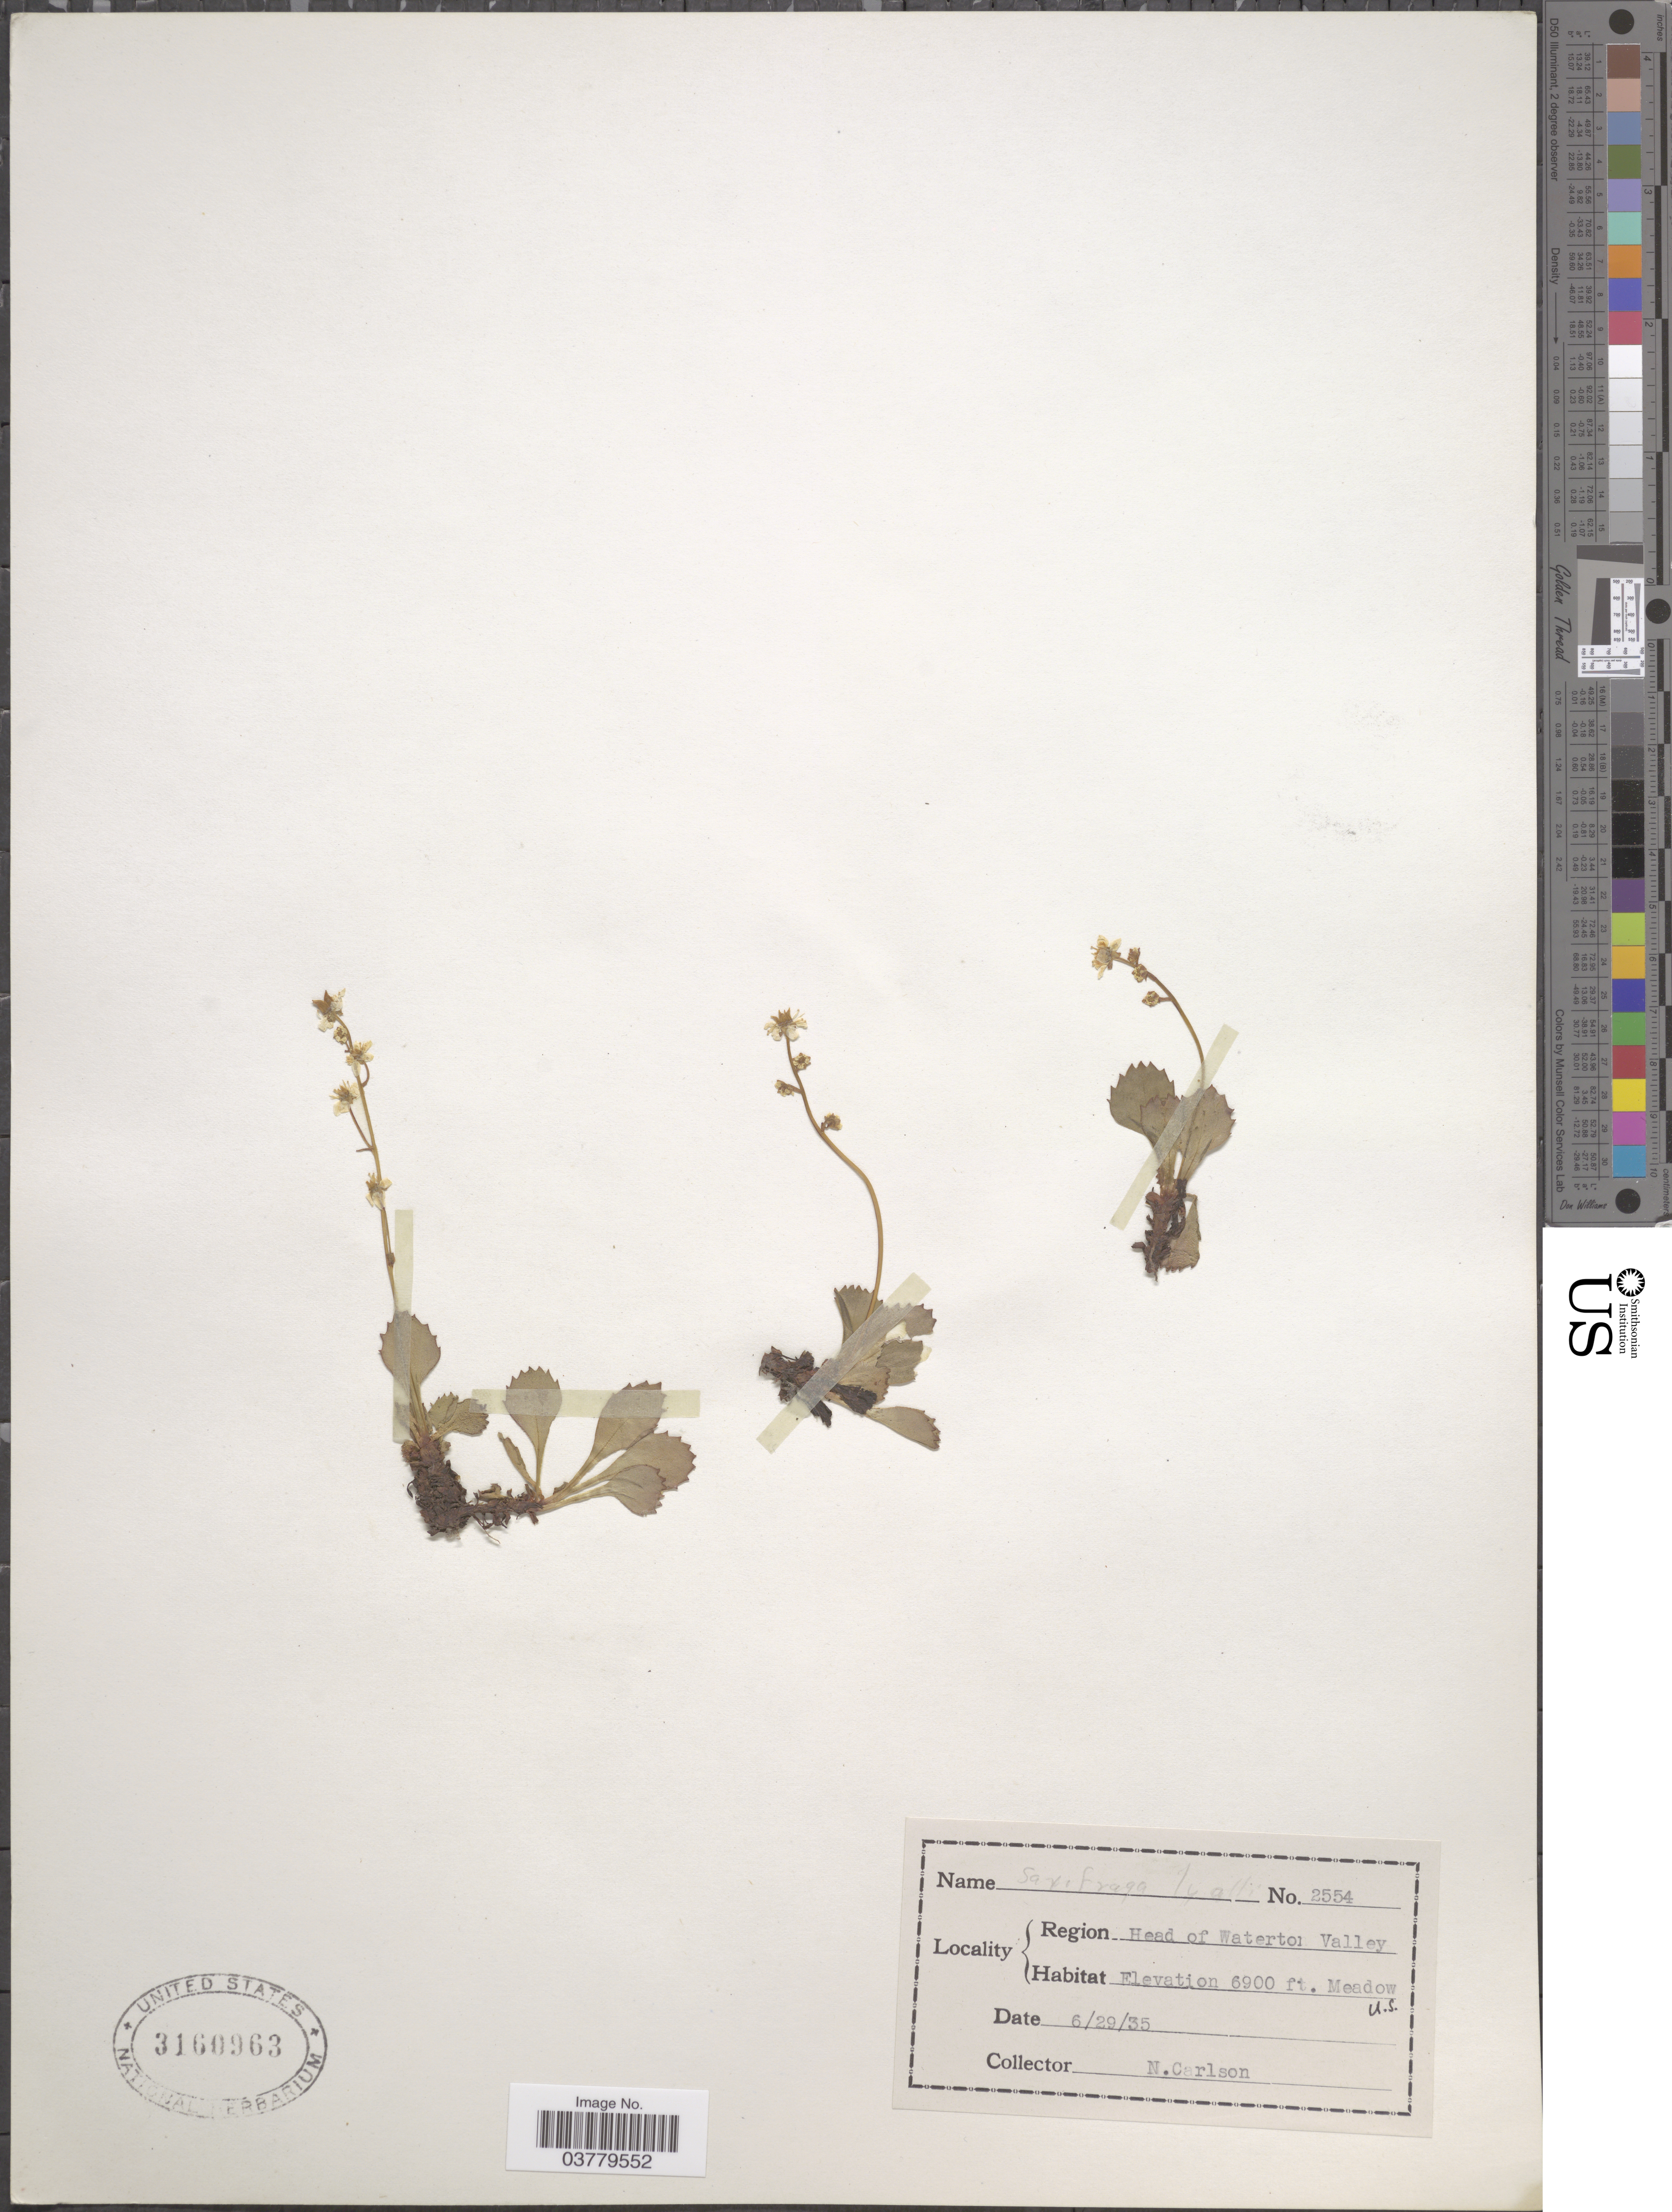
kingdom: Plantae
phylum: Tracheophyta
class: Magnoliopsida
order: Saxifragales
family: Saxifragaceae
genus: Micranthes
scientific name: Micranthes lyalii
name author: (Engl.) Small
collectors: N. Carlson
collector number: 2554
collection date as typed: Transcribed d/m/y: 29/6/35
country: United States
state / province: Montana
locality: Region Head of Waterton Valley.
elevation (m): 2103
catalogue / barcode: US 3160963